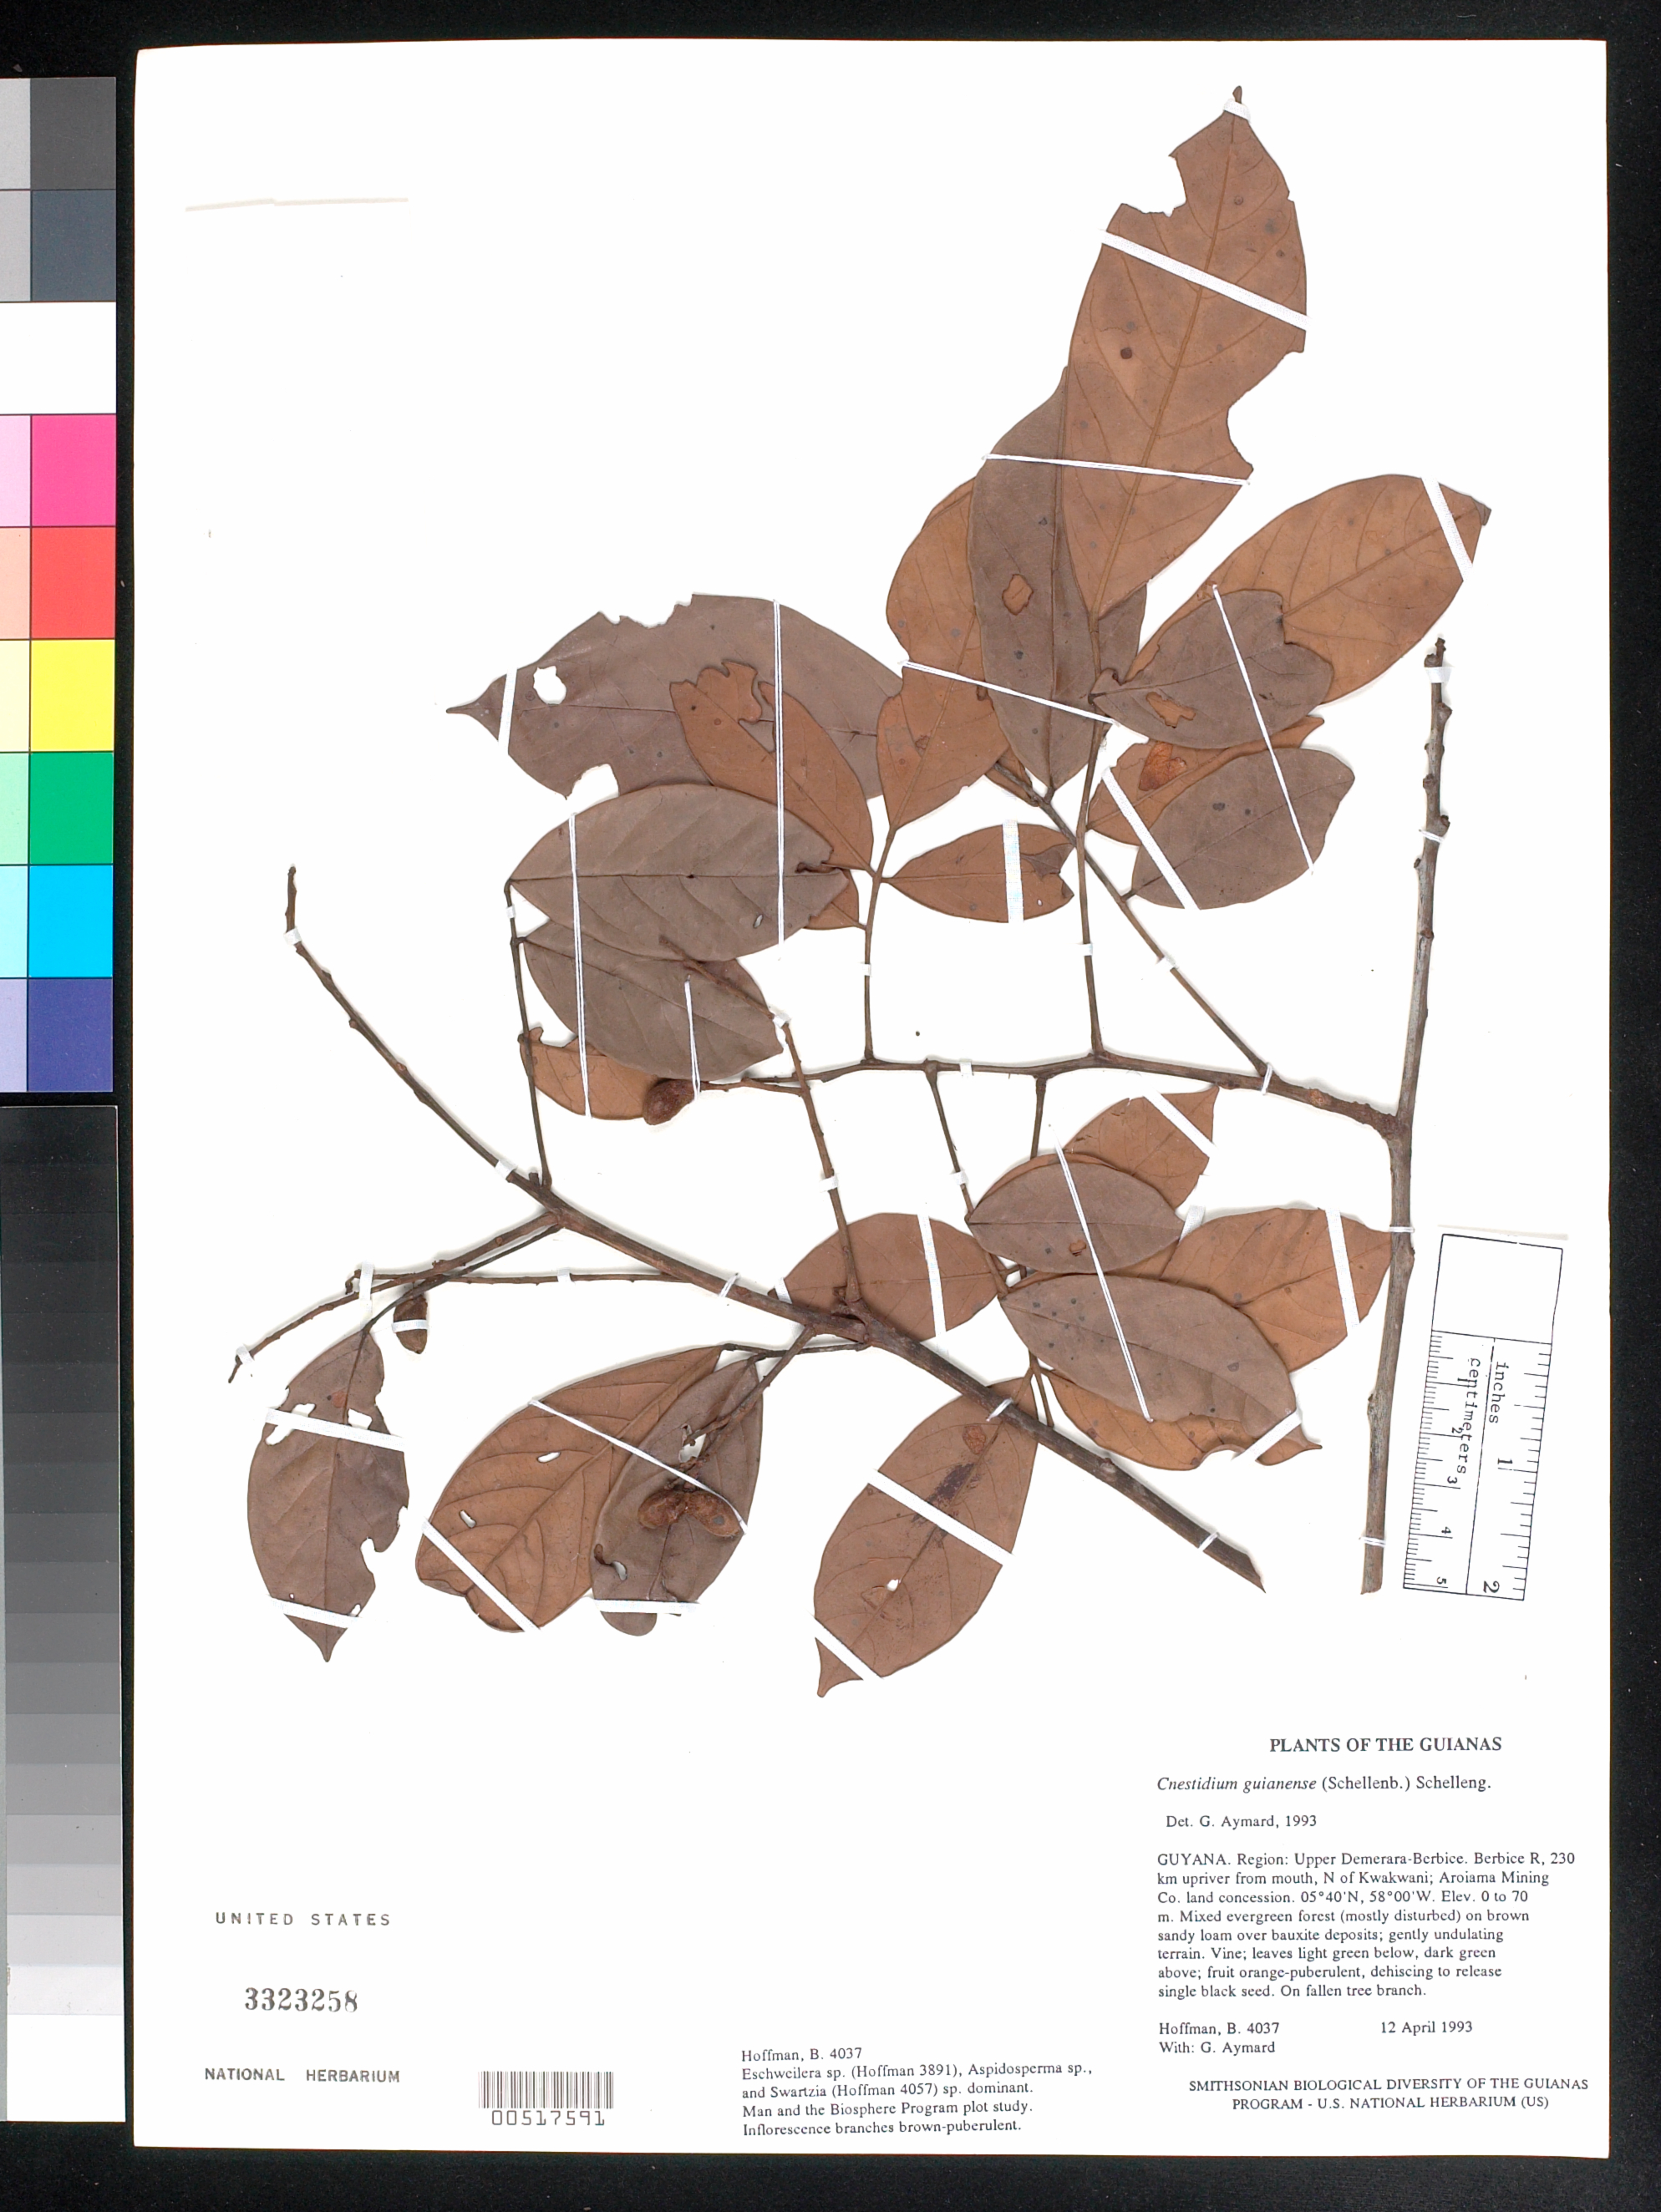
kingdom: Plantae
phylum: Tracheophyta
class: Magnoliopsida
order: Oxalidales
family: Connaraceae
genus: Cnestidium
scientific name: Cnestidium guianense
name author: (G. Schellenb.) G. Schellenb.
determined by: Aymard C., G. A., (PORT), Univ. Nac. Exp. de los Llanos Ezequiel Zamora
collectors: B. Hoffman & G. A. Aymard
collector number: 4037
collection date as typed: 12 April 1993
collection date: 1993-04-12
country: Guyana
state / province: U. Demerara-Berbice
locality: Berbice River, 230 km upriver from mouth, N of Kwakwani; Aroiama Mining Co. land concession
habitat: Mixed evergreen forest (mostly disturbed) on brown sandy loam over bauxite deposits; gently undulating terrain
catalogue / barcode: US 3323258